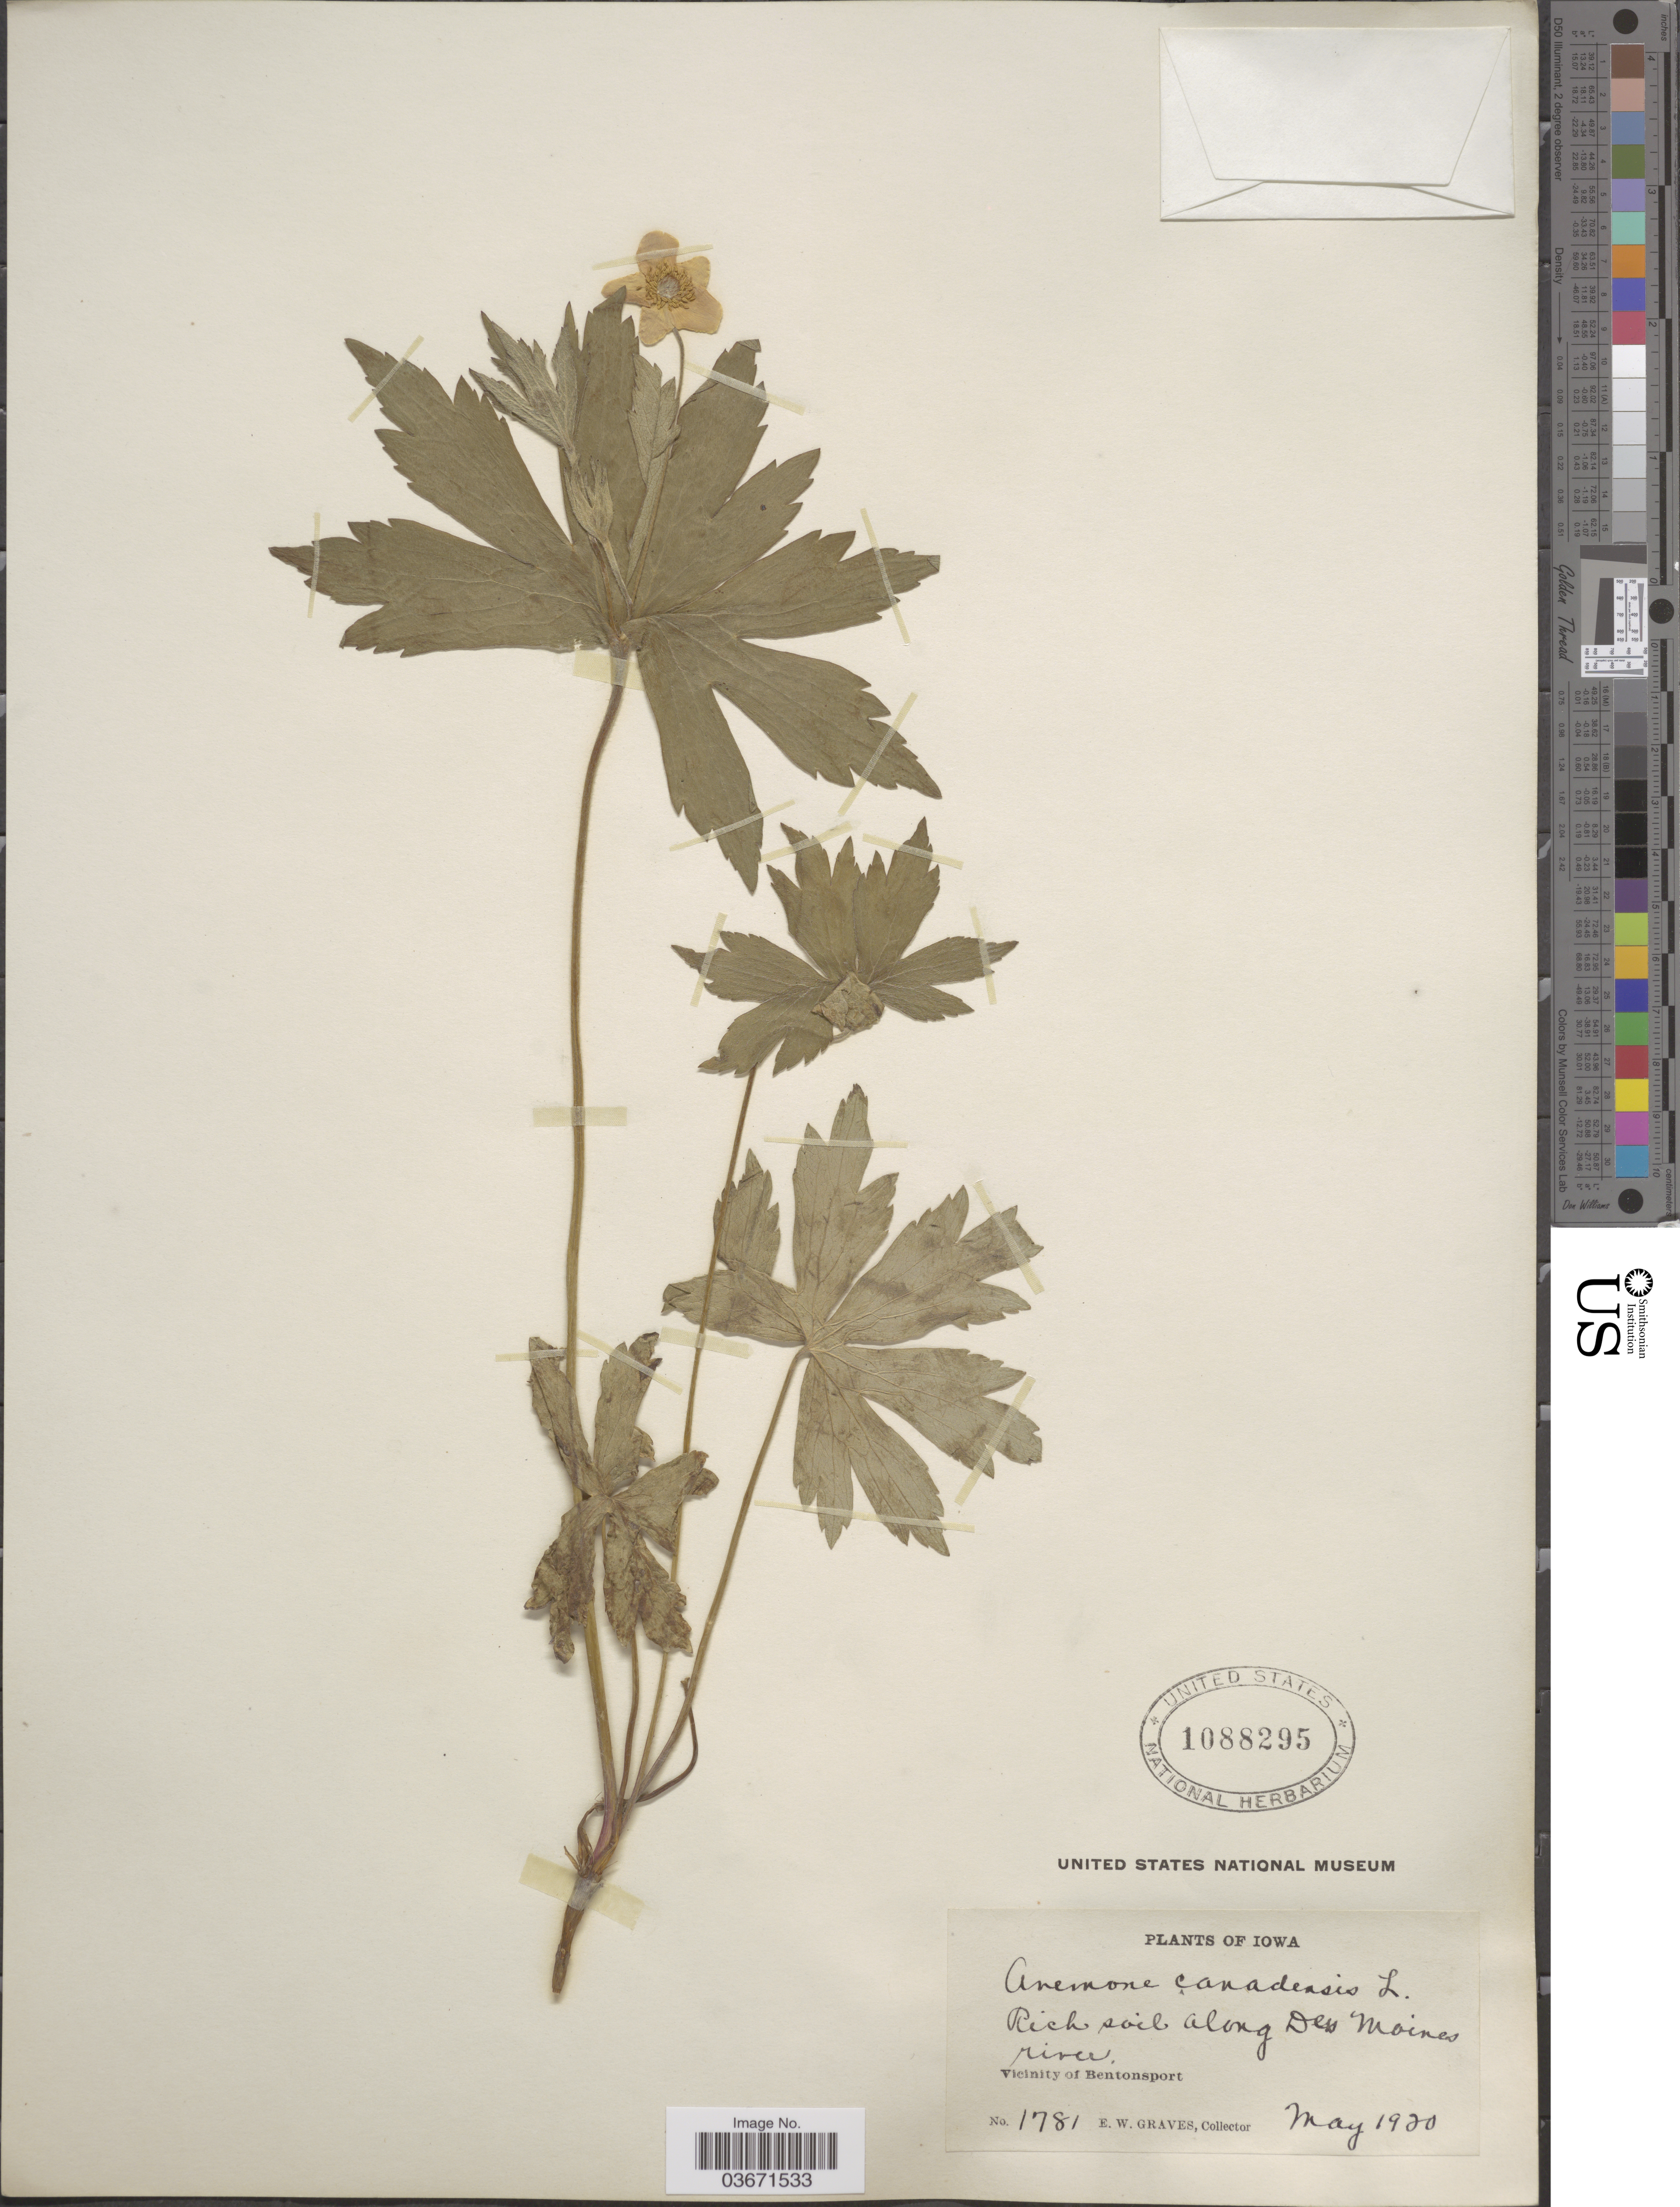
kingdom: Plantae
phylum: Tracheophyta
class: Magnoliopsida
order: Ranunculales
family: Ranunculaceae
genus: Anemone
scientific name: Anemone canadensis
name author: L.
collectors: E. Graves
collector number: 1781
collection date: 1930-05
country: United States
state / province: Iowa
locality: Along Des Moines river. Vicinity of Bentonsport.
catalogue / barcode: US 1088295